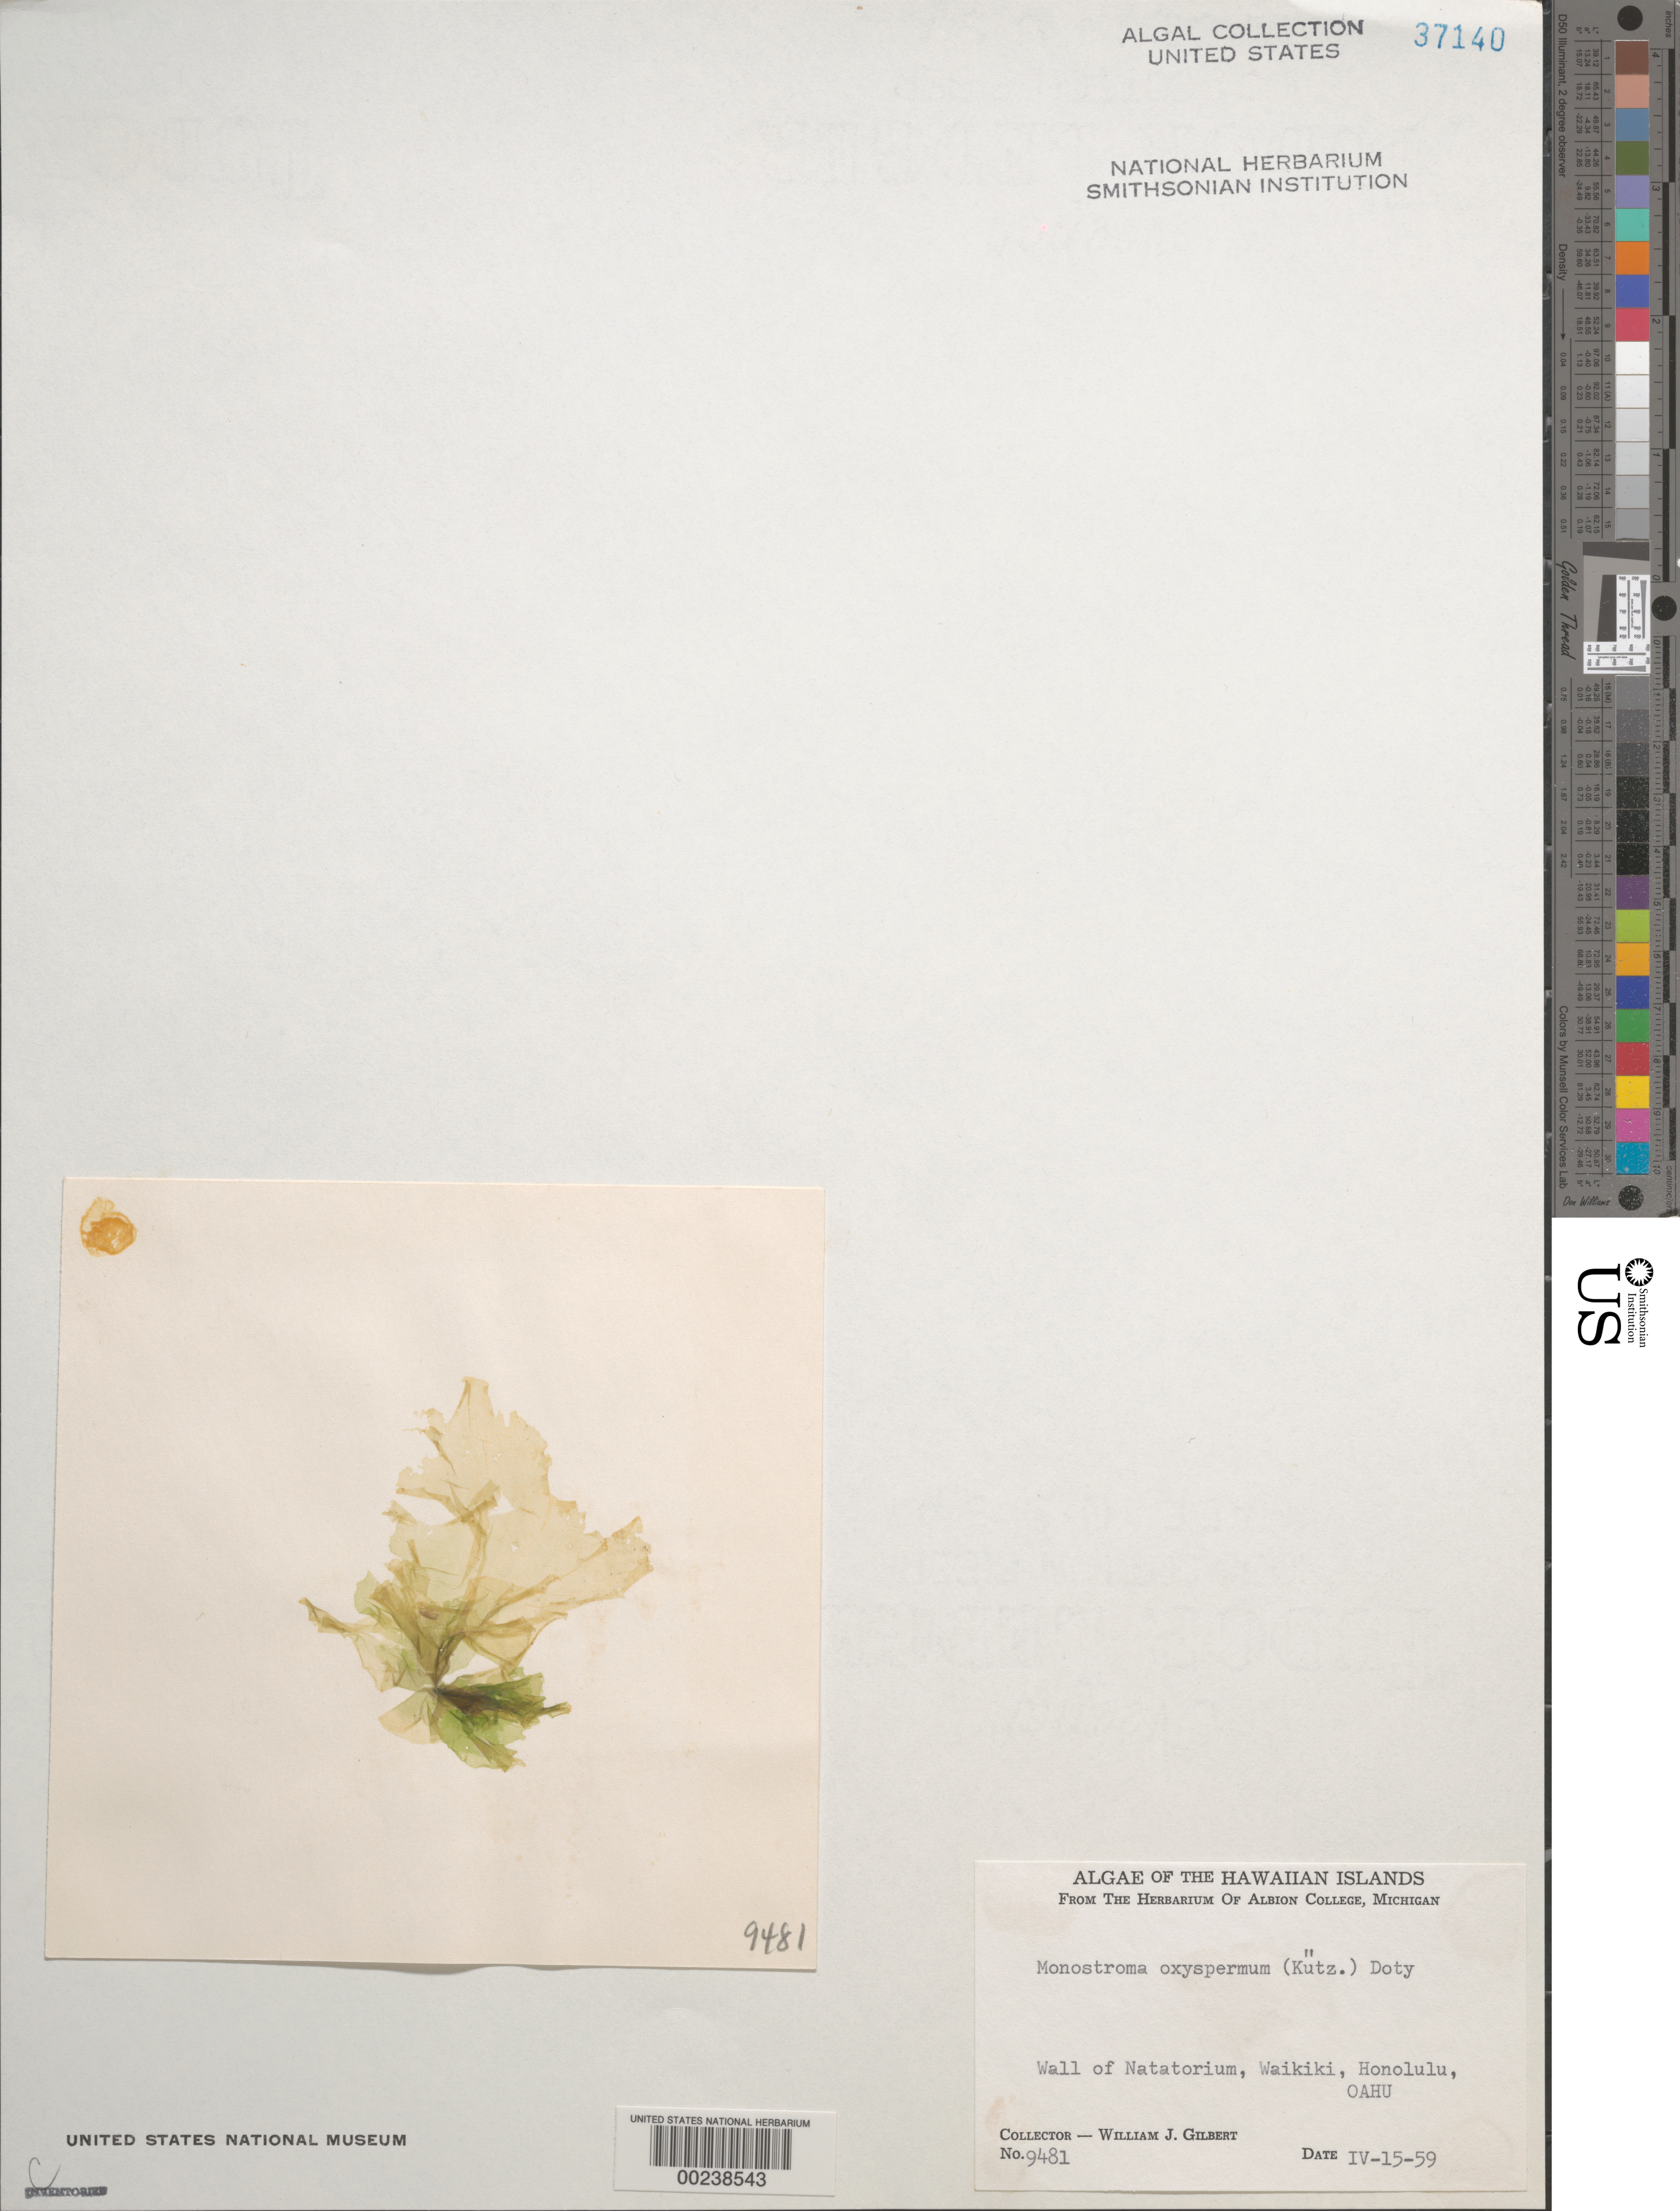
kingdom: Plantae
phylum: Chlorophyta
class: Ulvophyceae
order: Ulvales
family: Gayraliaceae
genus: Gayralia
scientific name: Gayralia oxysperma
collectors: W. J. Gilbert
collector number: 9481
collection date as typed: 15 Apr 1959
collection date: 1959-04-15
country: United States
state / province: Hawaii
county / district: Honolulu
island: Oahu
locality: Honolulu, Waikiki, Natatorium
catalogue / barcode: US 37140